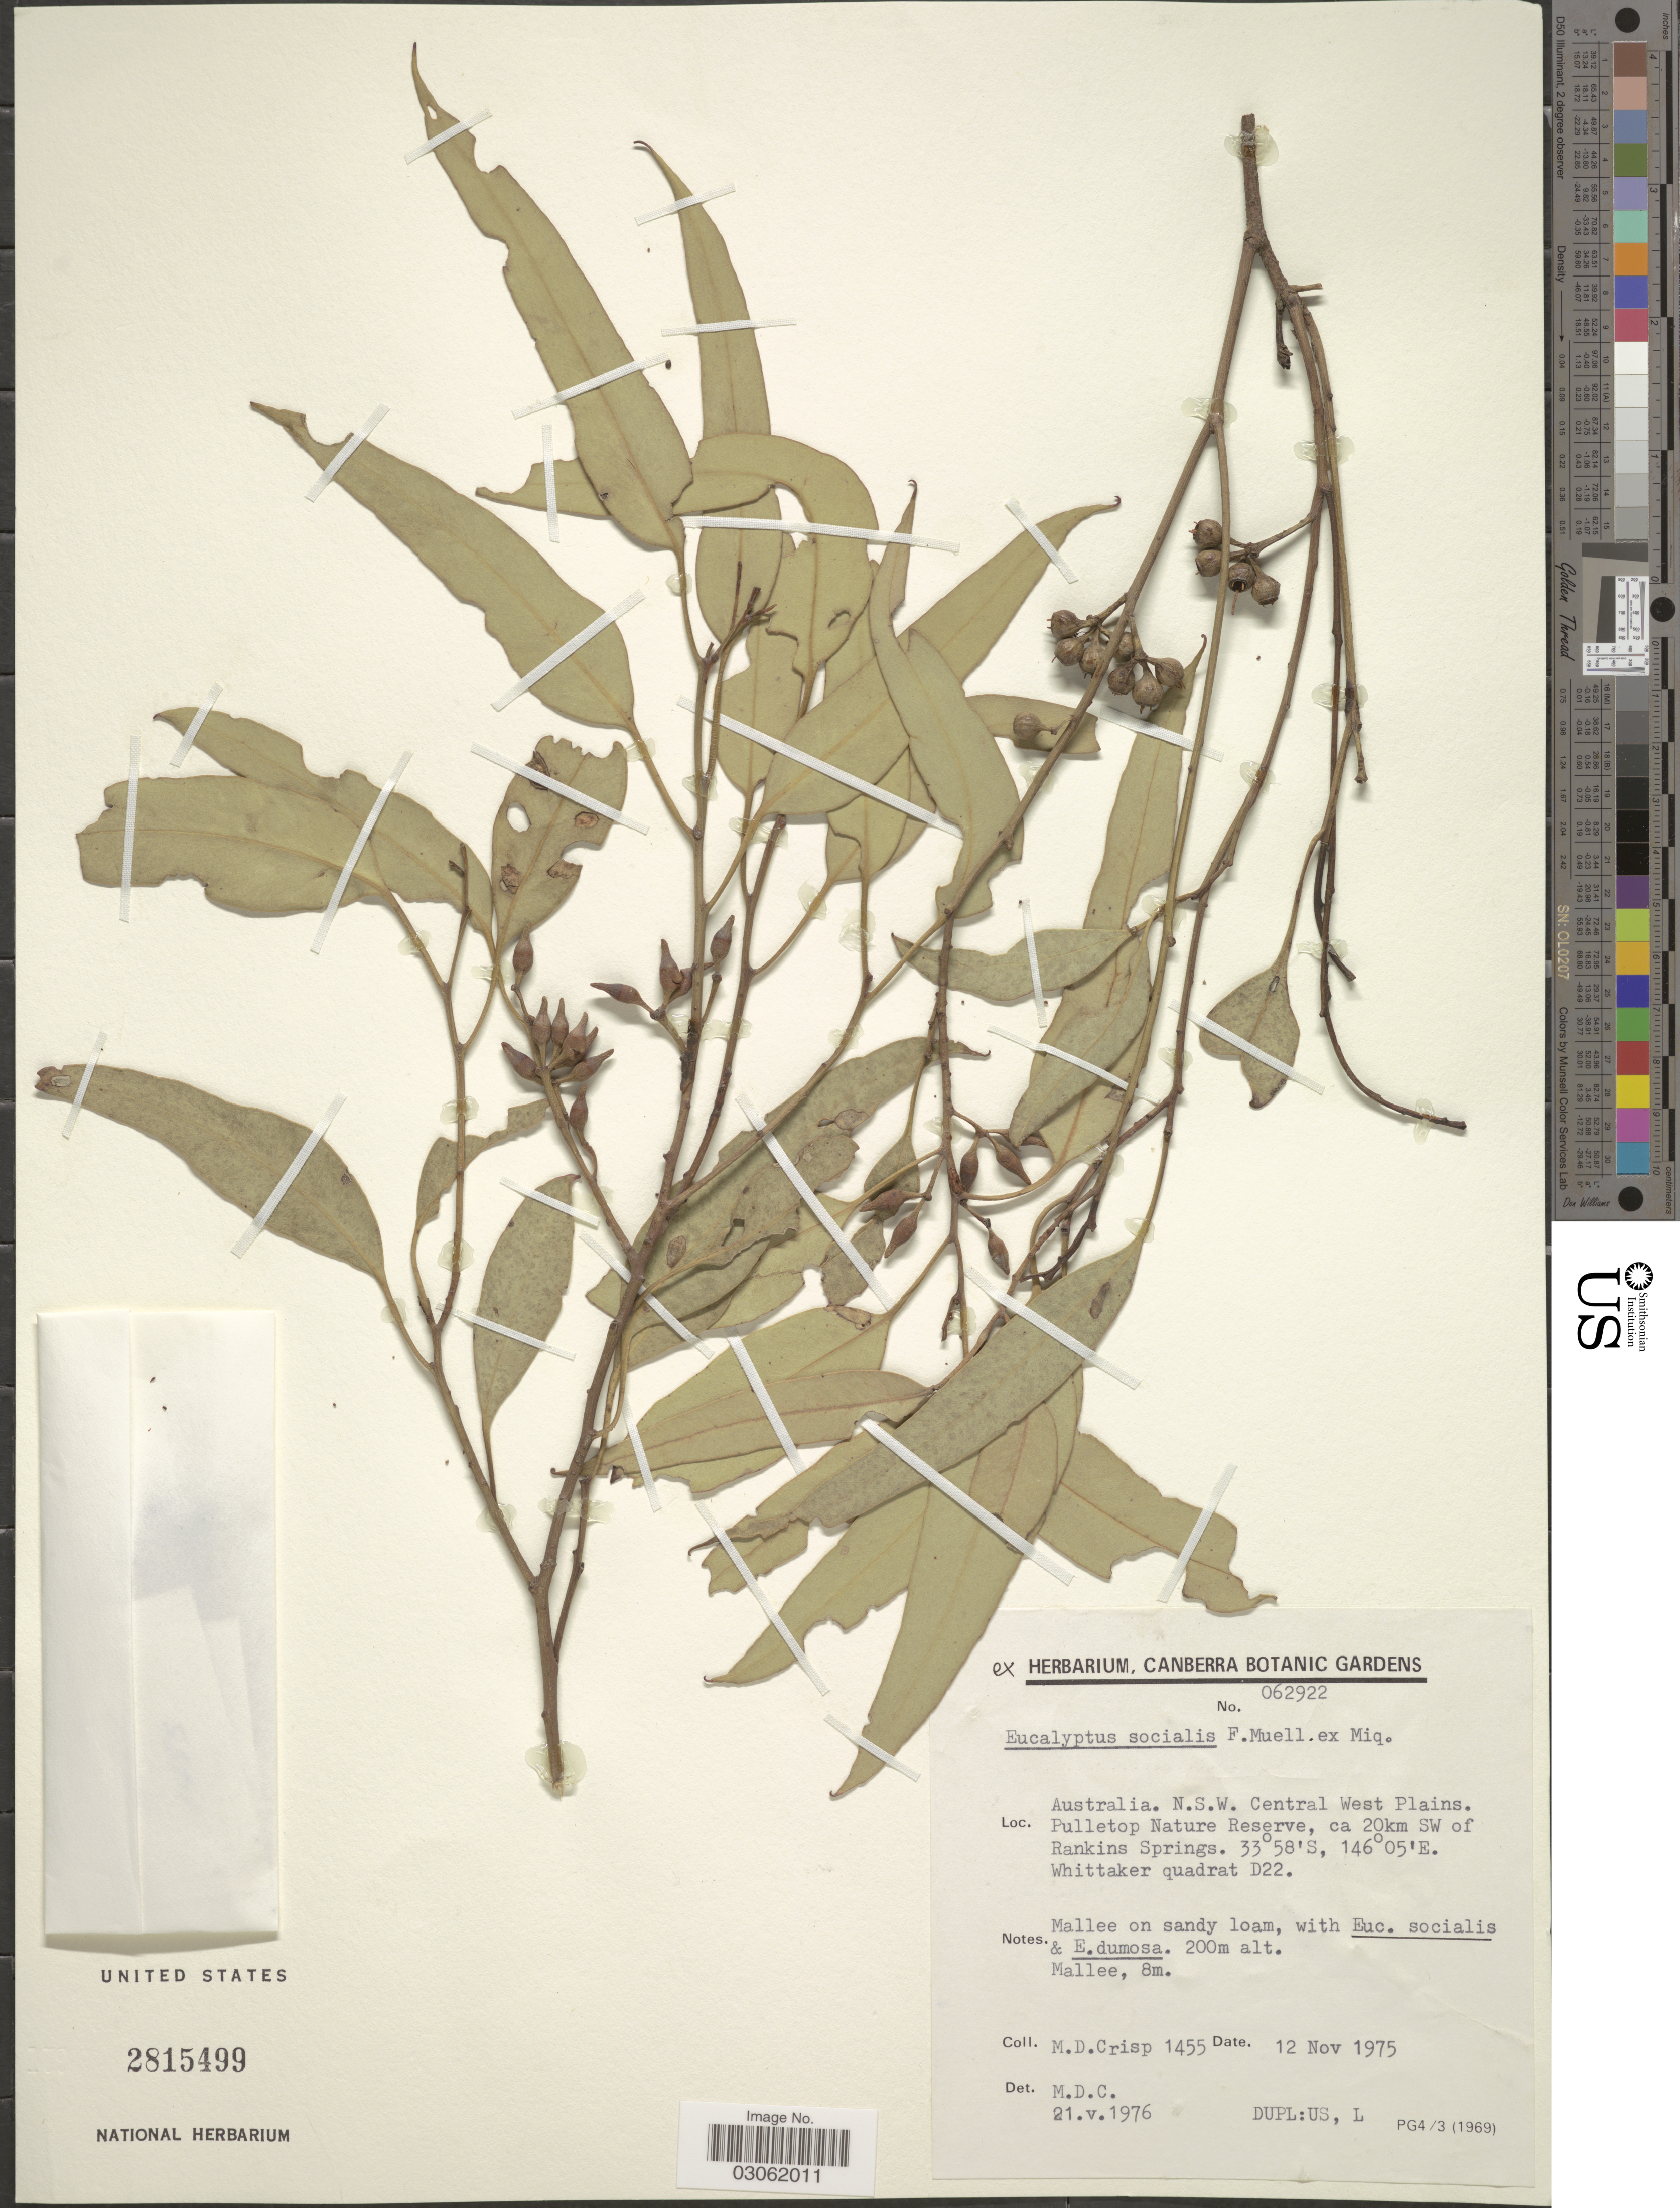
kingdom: Plantae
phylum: Tracheophyta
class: Magnoliopsida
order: Myrtales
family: Myrtaceae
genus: Eucalyptus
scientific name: Eucalyptus socialis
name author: F. Muell. ex Miq.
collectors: M. Crisp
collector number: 1455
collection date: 1975-11-12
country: Australia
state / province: New South Wales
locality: N. S. W. Central West Plains. Pulletop Nature Reserve, ca 20km SW of Rankins Springs. Whittaker quadrat D22.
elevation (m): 200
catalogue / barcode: US 2815499